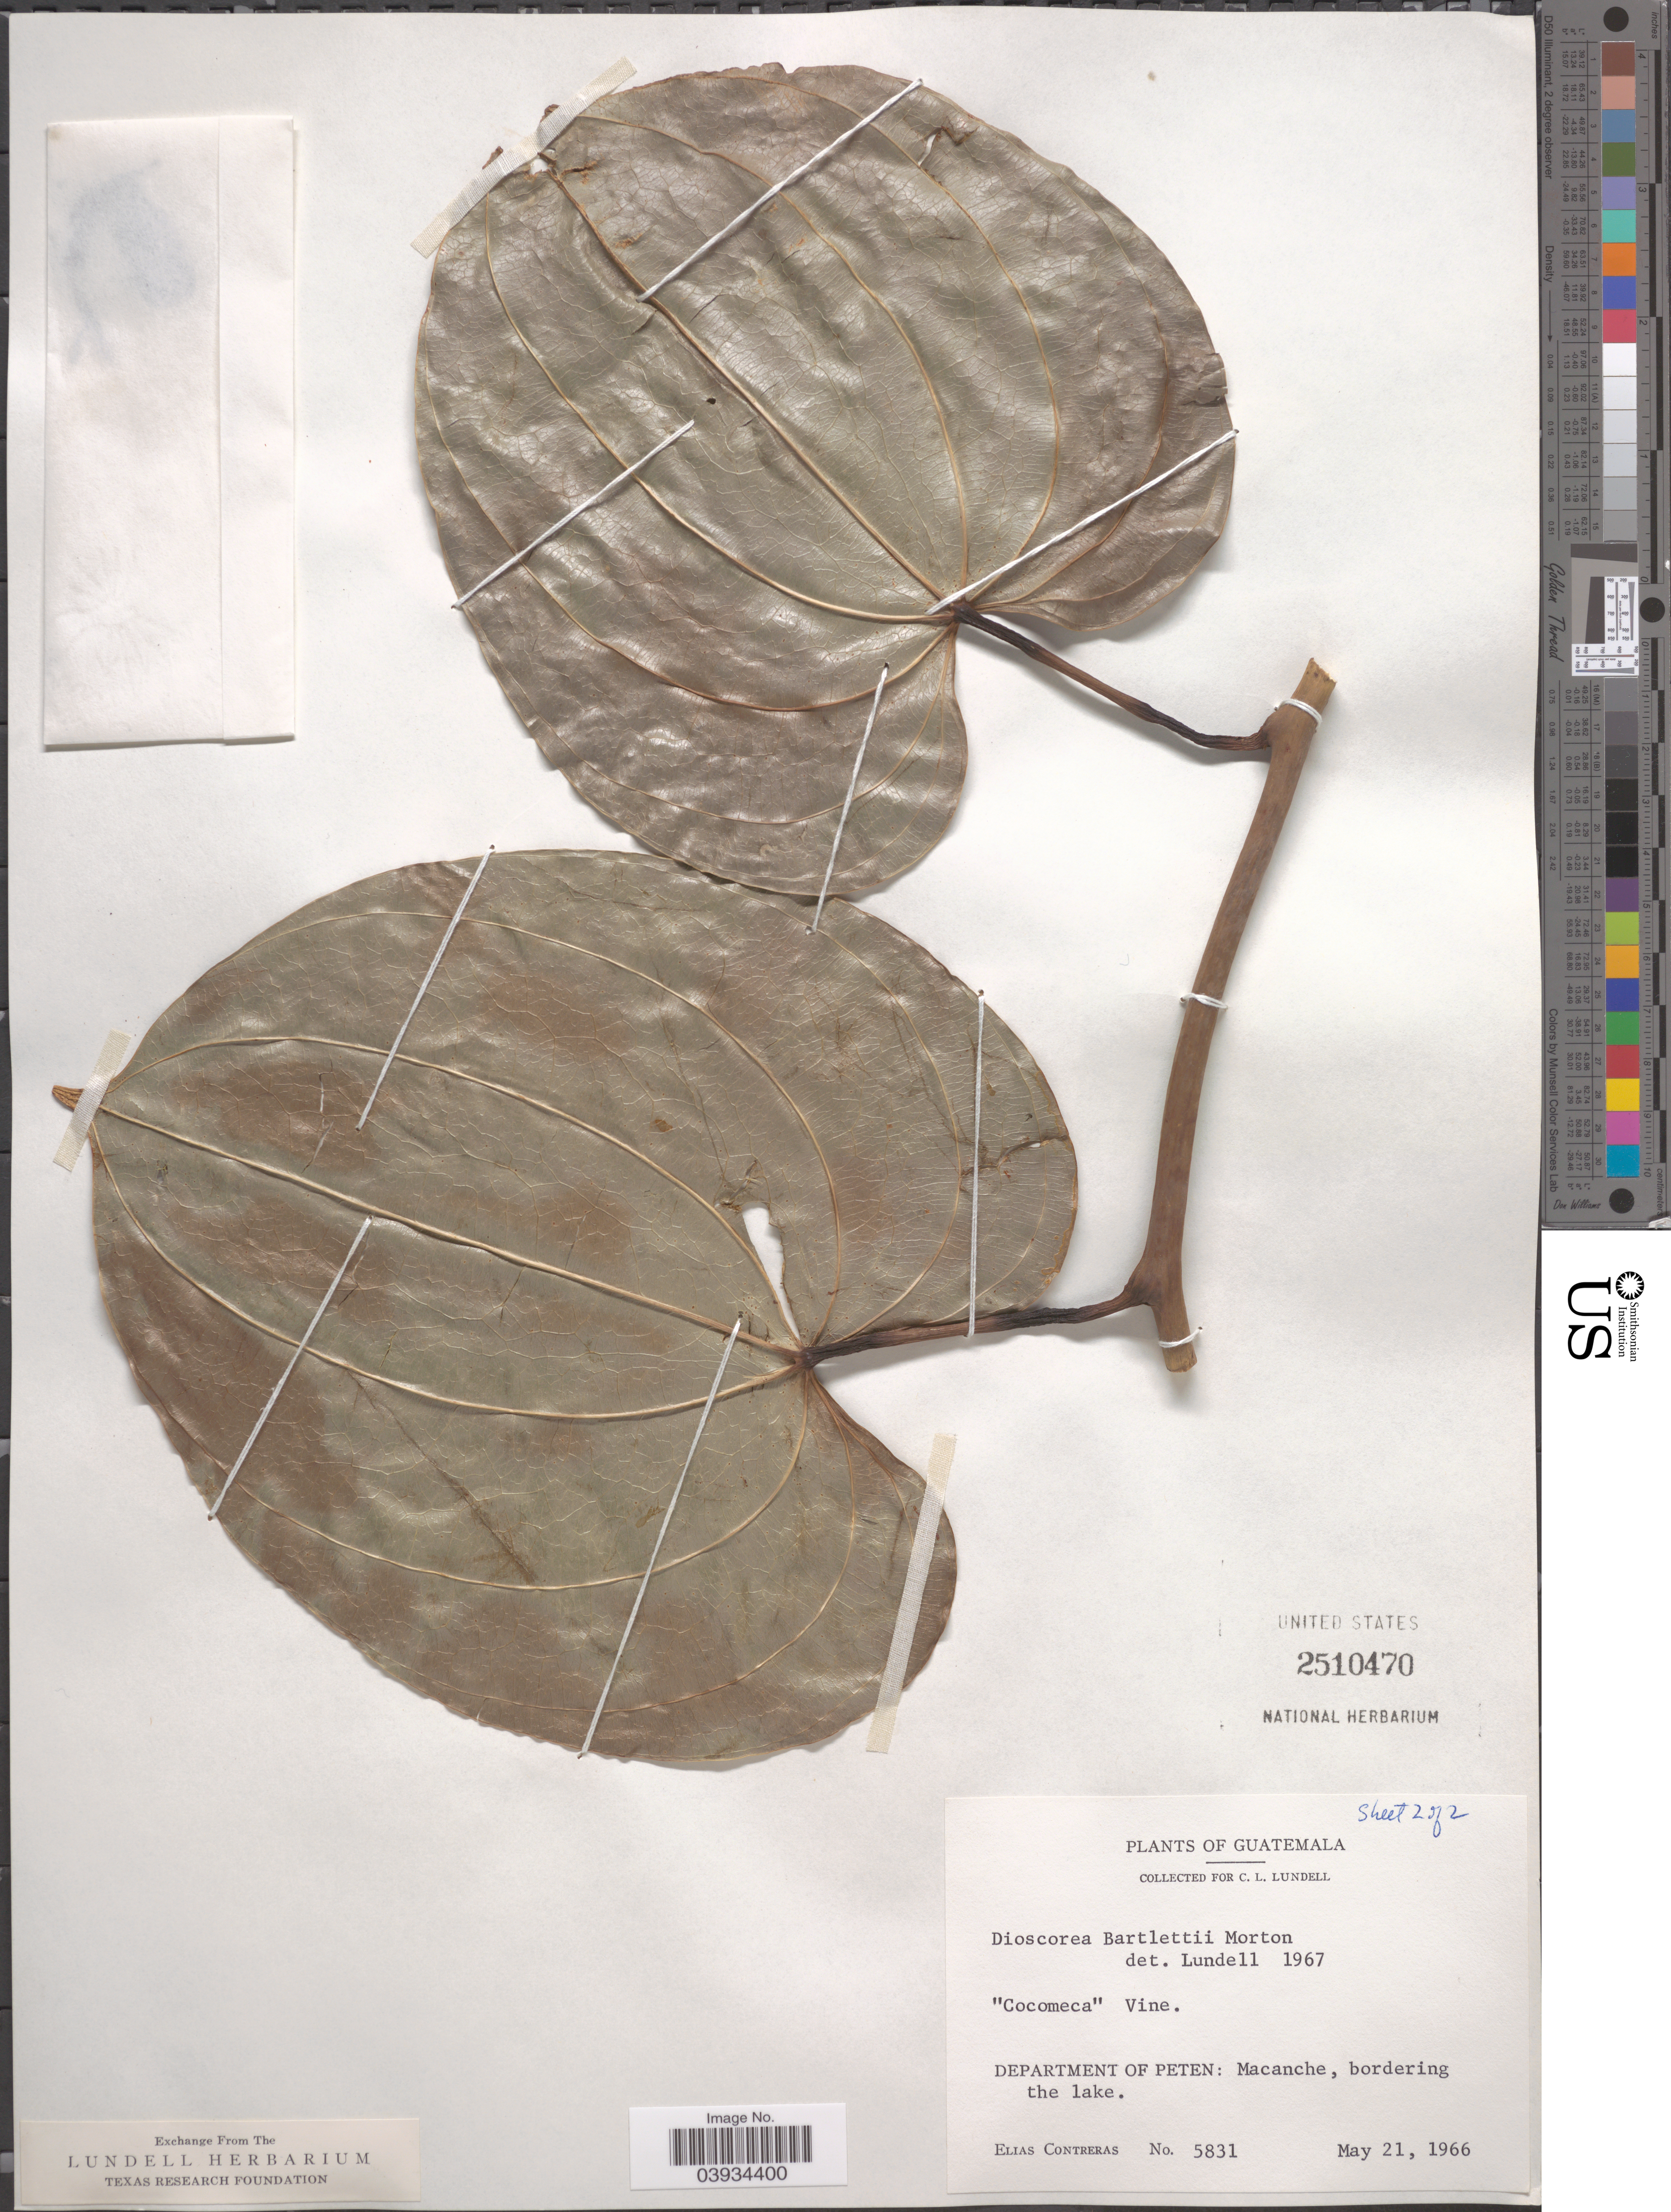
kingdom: Plantae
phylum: Tracheophyta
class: Liliopsida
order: Dioscoreales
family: Dioscoreaceae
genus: Dioscorea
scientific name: Dioscorea bartlettii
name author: C.V. Morton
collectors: E. Contreras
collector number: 5831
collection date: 1966-05-21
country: Guatemala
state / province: El Peten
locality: Department of Peten: Macanche, bordering the lake.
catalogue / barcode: US 2510470